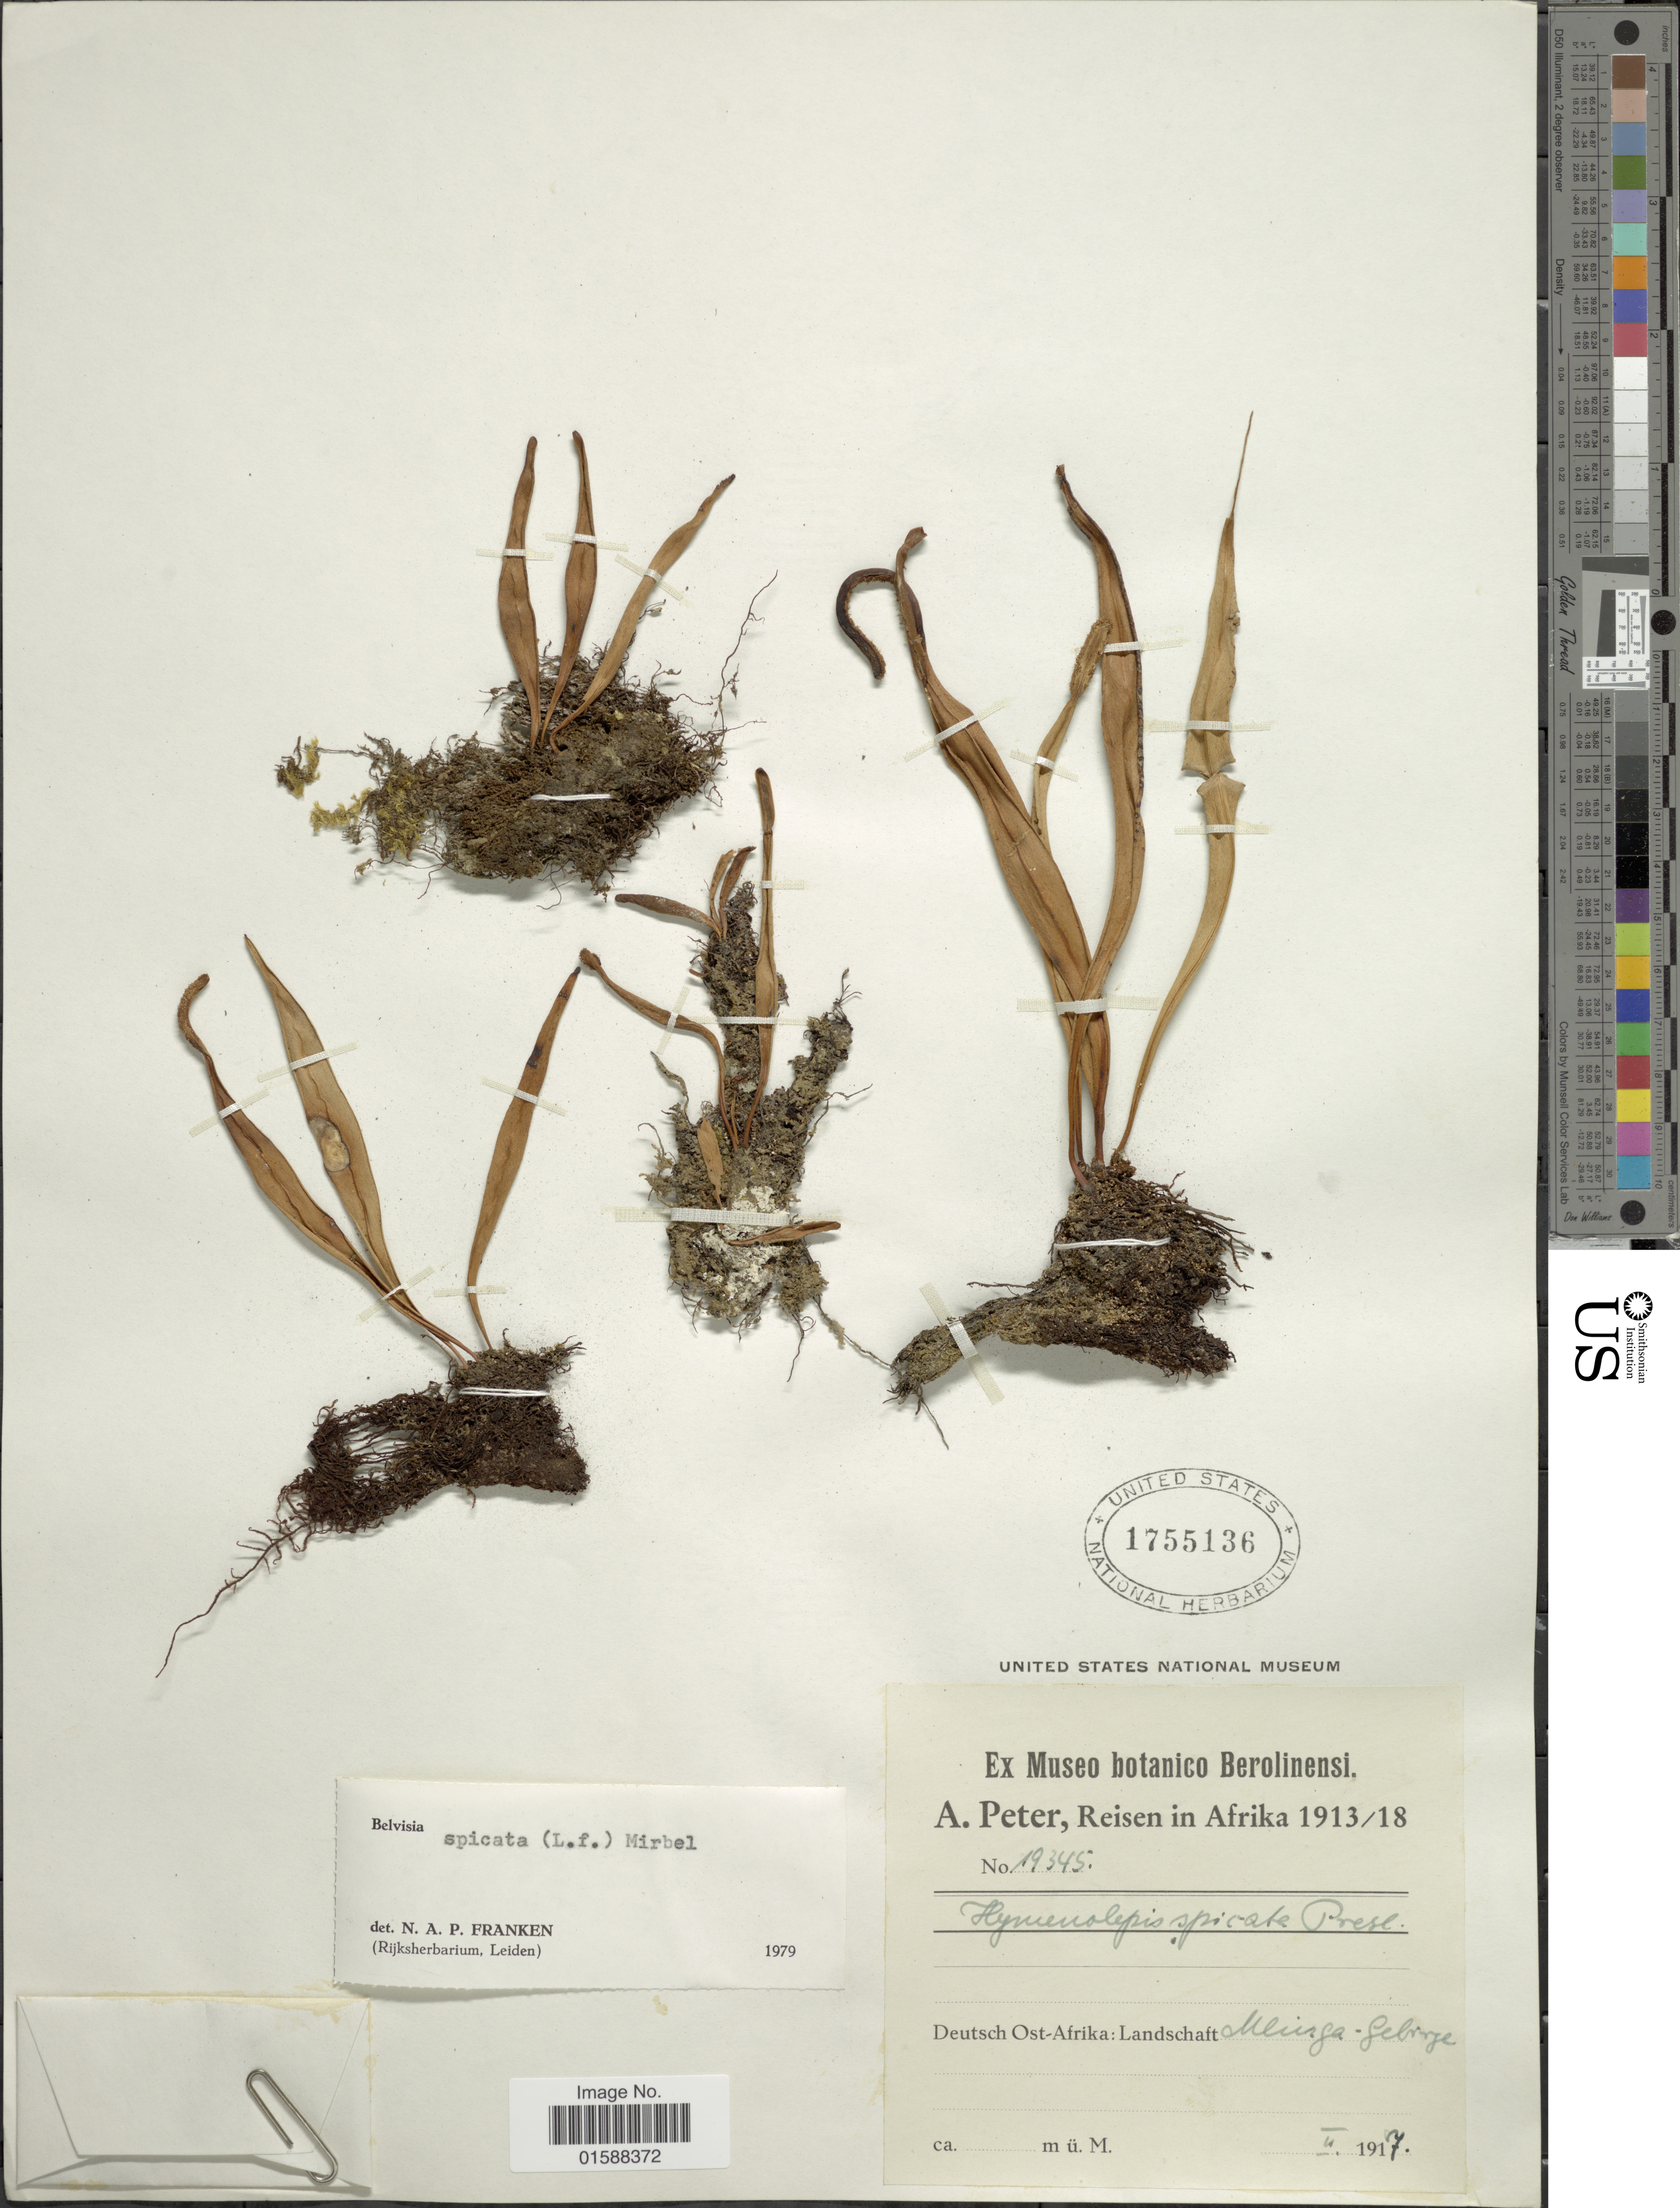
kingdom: Plantae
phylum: Tracheophyta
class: Polypodiopsida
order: Polypodiales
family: Polypodiaceae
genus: Lepisorus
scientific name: Lepisorus spicatus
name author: (L. f.) Li S. Wang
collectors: A. Peter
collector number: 19345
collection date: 1917-02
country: Tanzania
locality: Deutsch Ost-Afrika: Landschaft Mlinga-gebirge [German East Africa: Mlinga Mountains]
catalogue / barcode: US 1755136